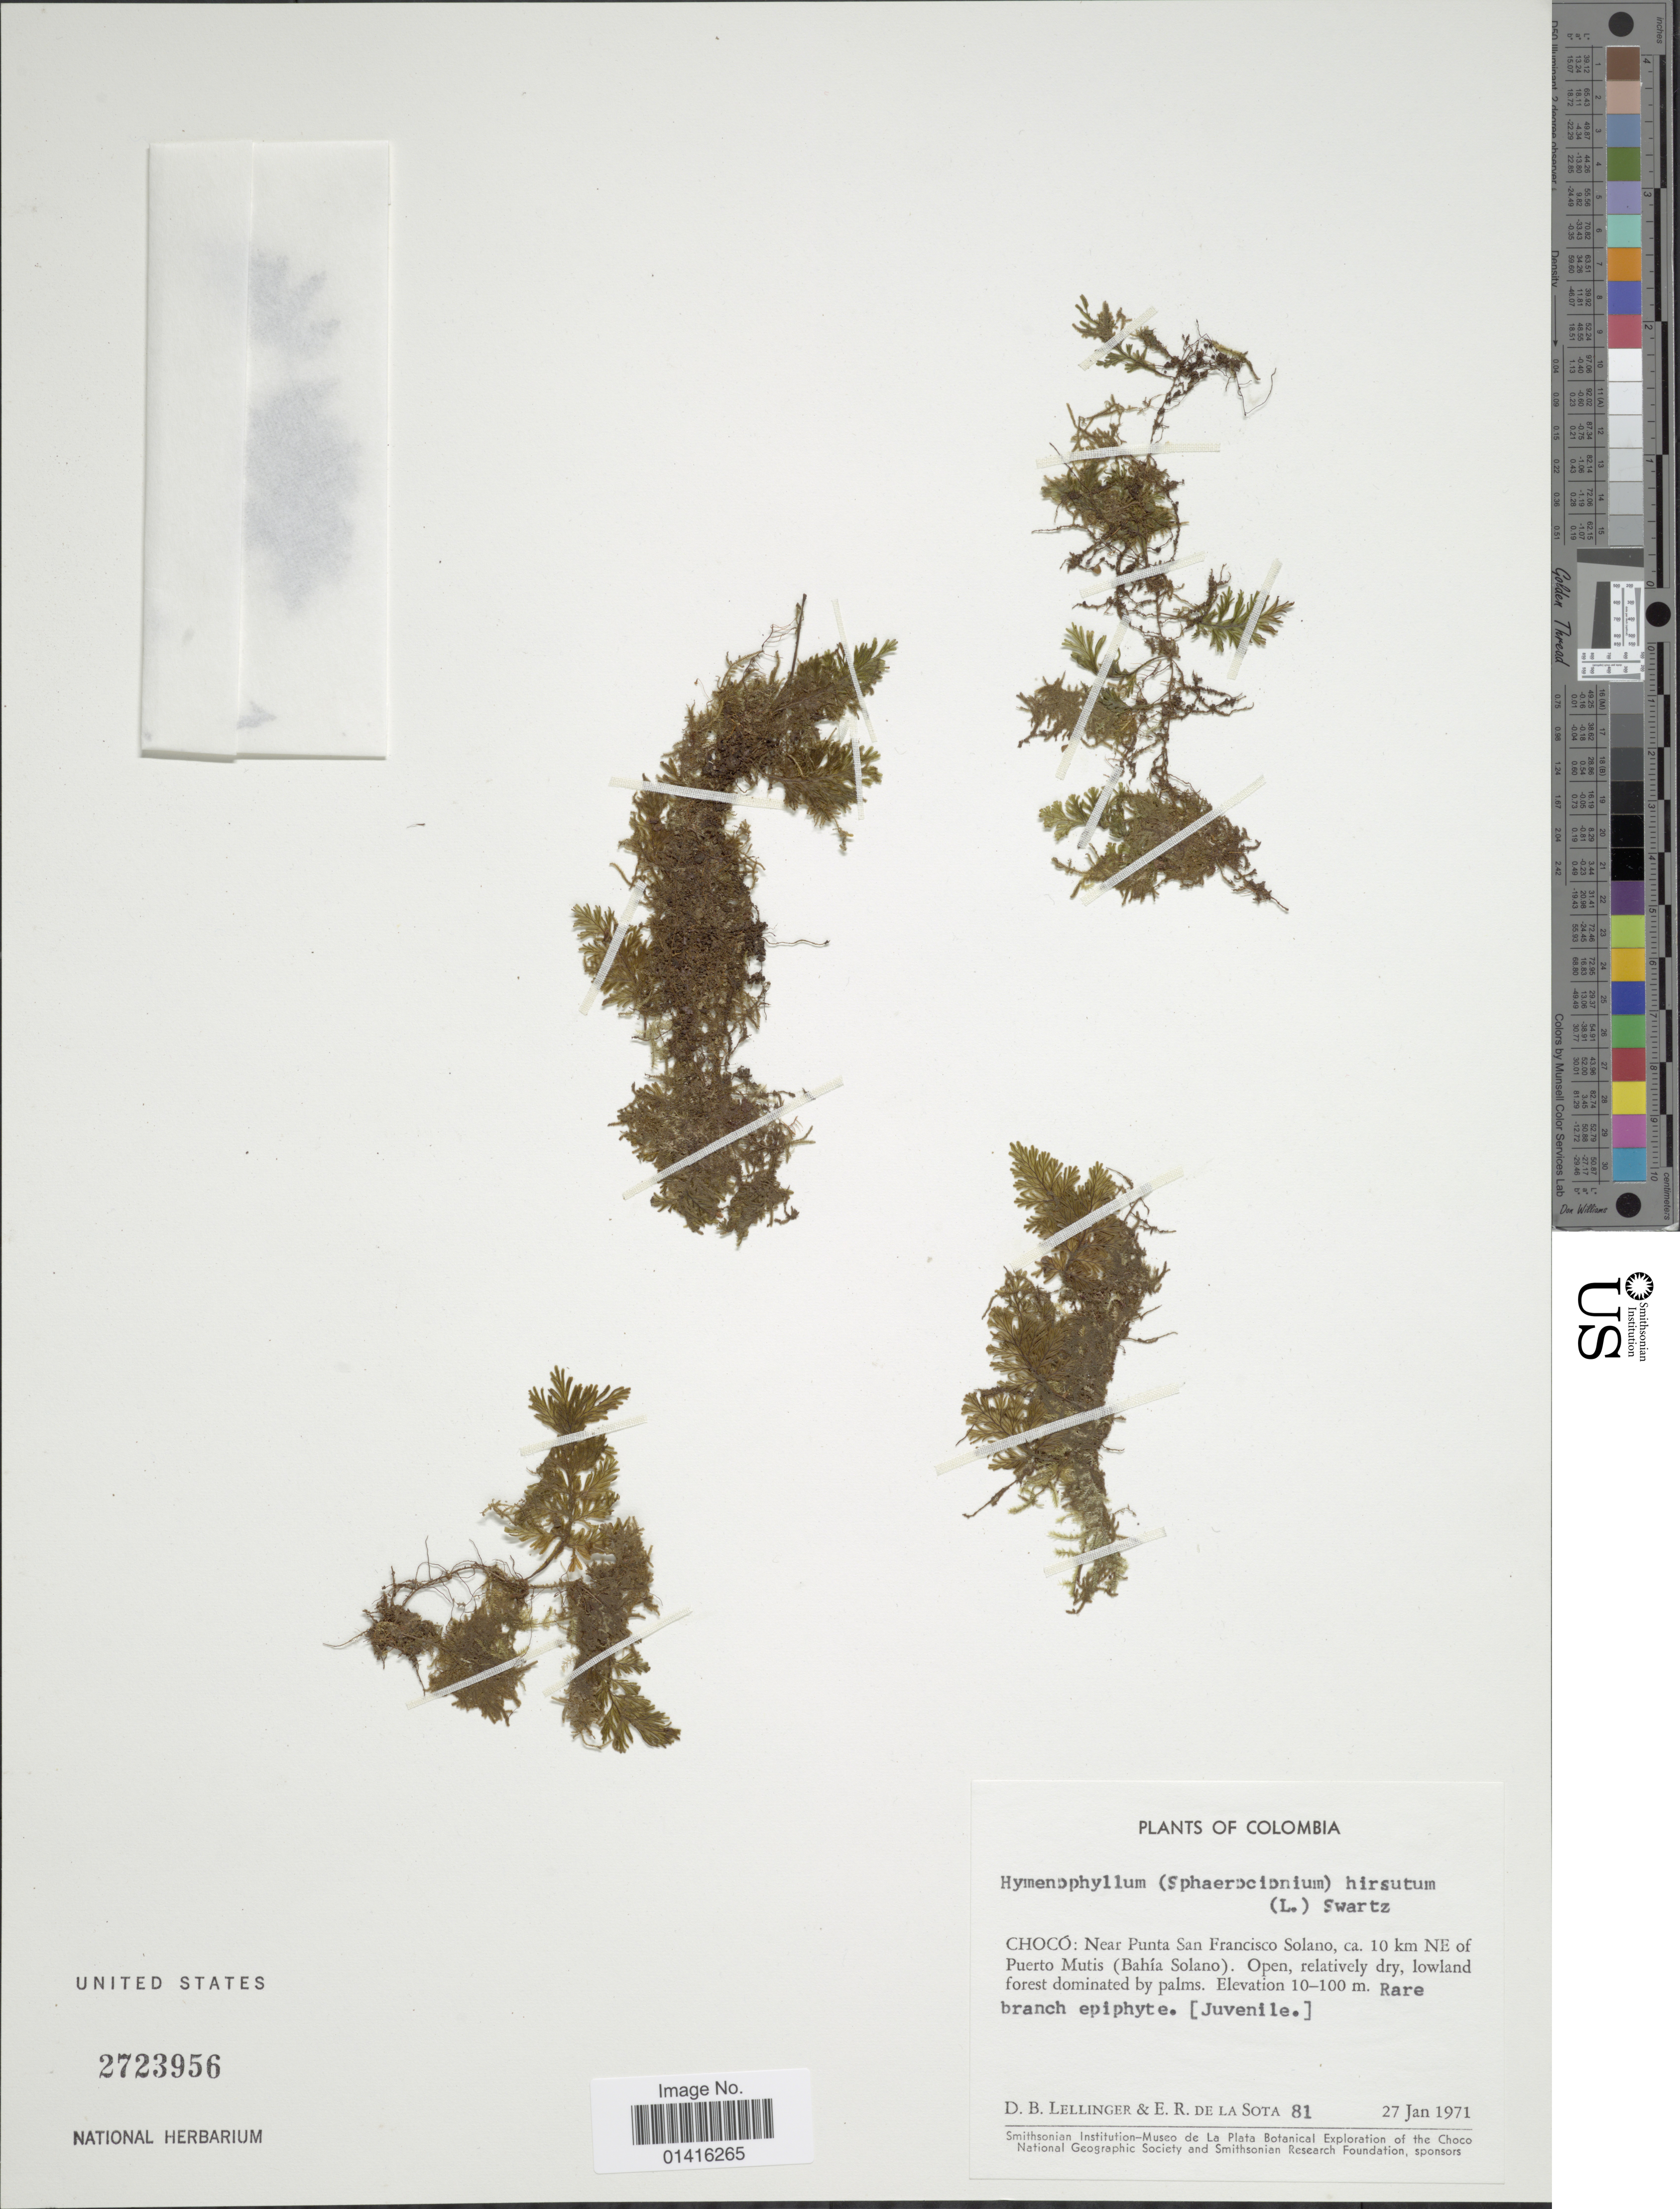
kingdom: Plantae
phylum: Tracheophyta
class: Polypodiopsida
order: Hymenophyllales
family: Hymenophyllaceae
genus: Hymenophyllum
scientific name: Hymenophyllum hirsutum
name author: (L.) Sw.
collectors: D. B. Lellinger & E. R. de la Sota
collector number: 81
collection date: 1971-01-27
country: Colombia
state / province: Chocó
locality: Near Punta San Francisco Solano, ca. 10 km NE of Puerto Mutis (Bahía Solano)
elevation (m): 10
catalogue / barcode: US 2723956